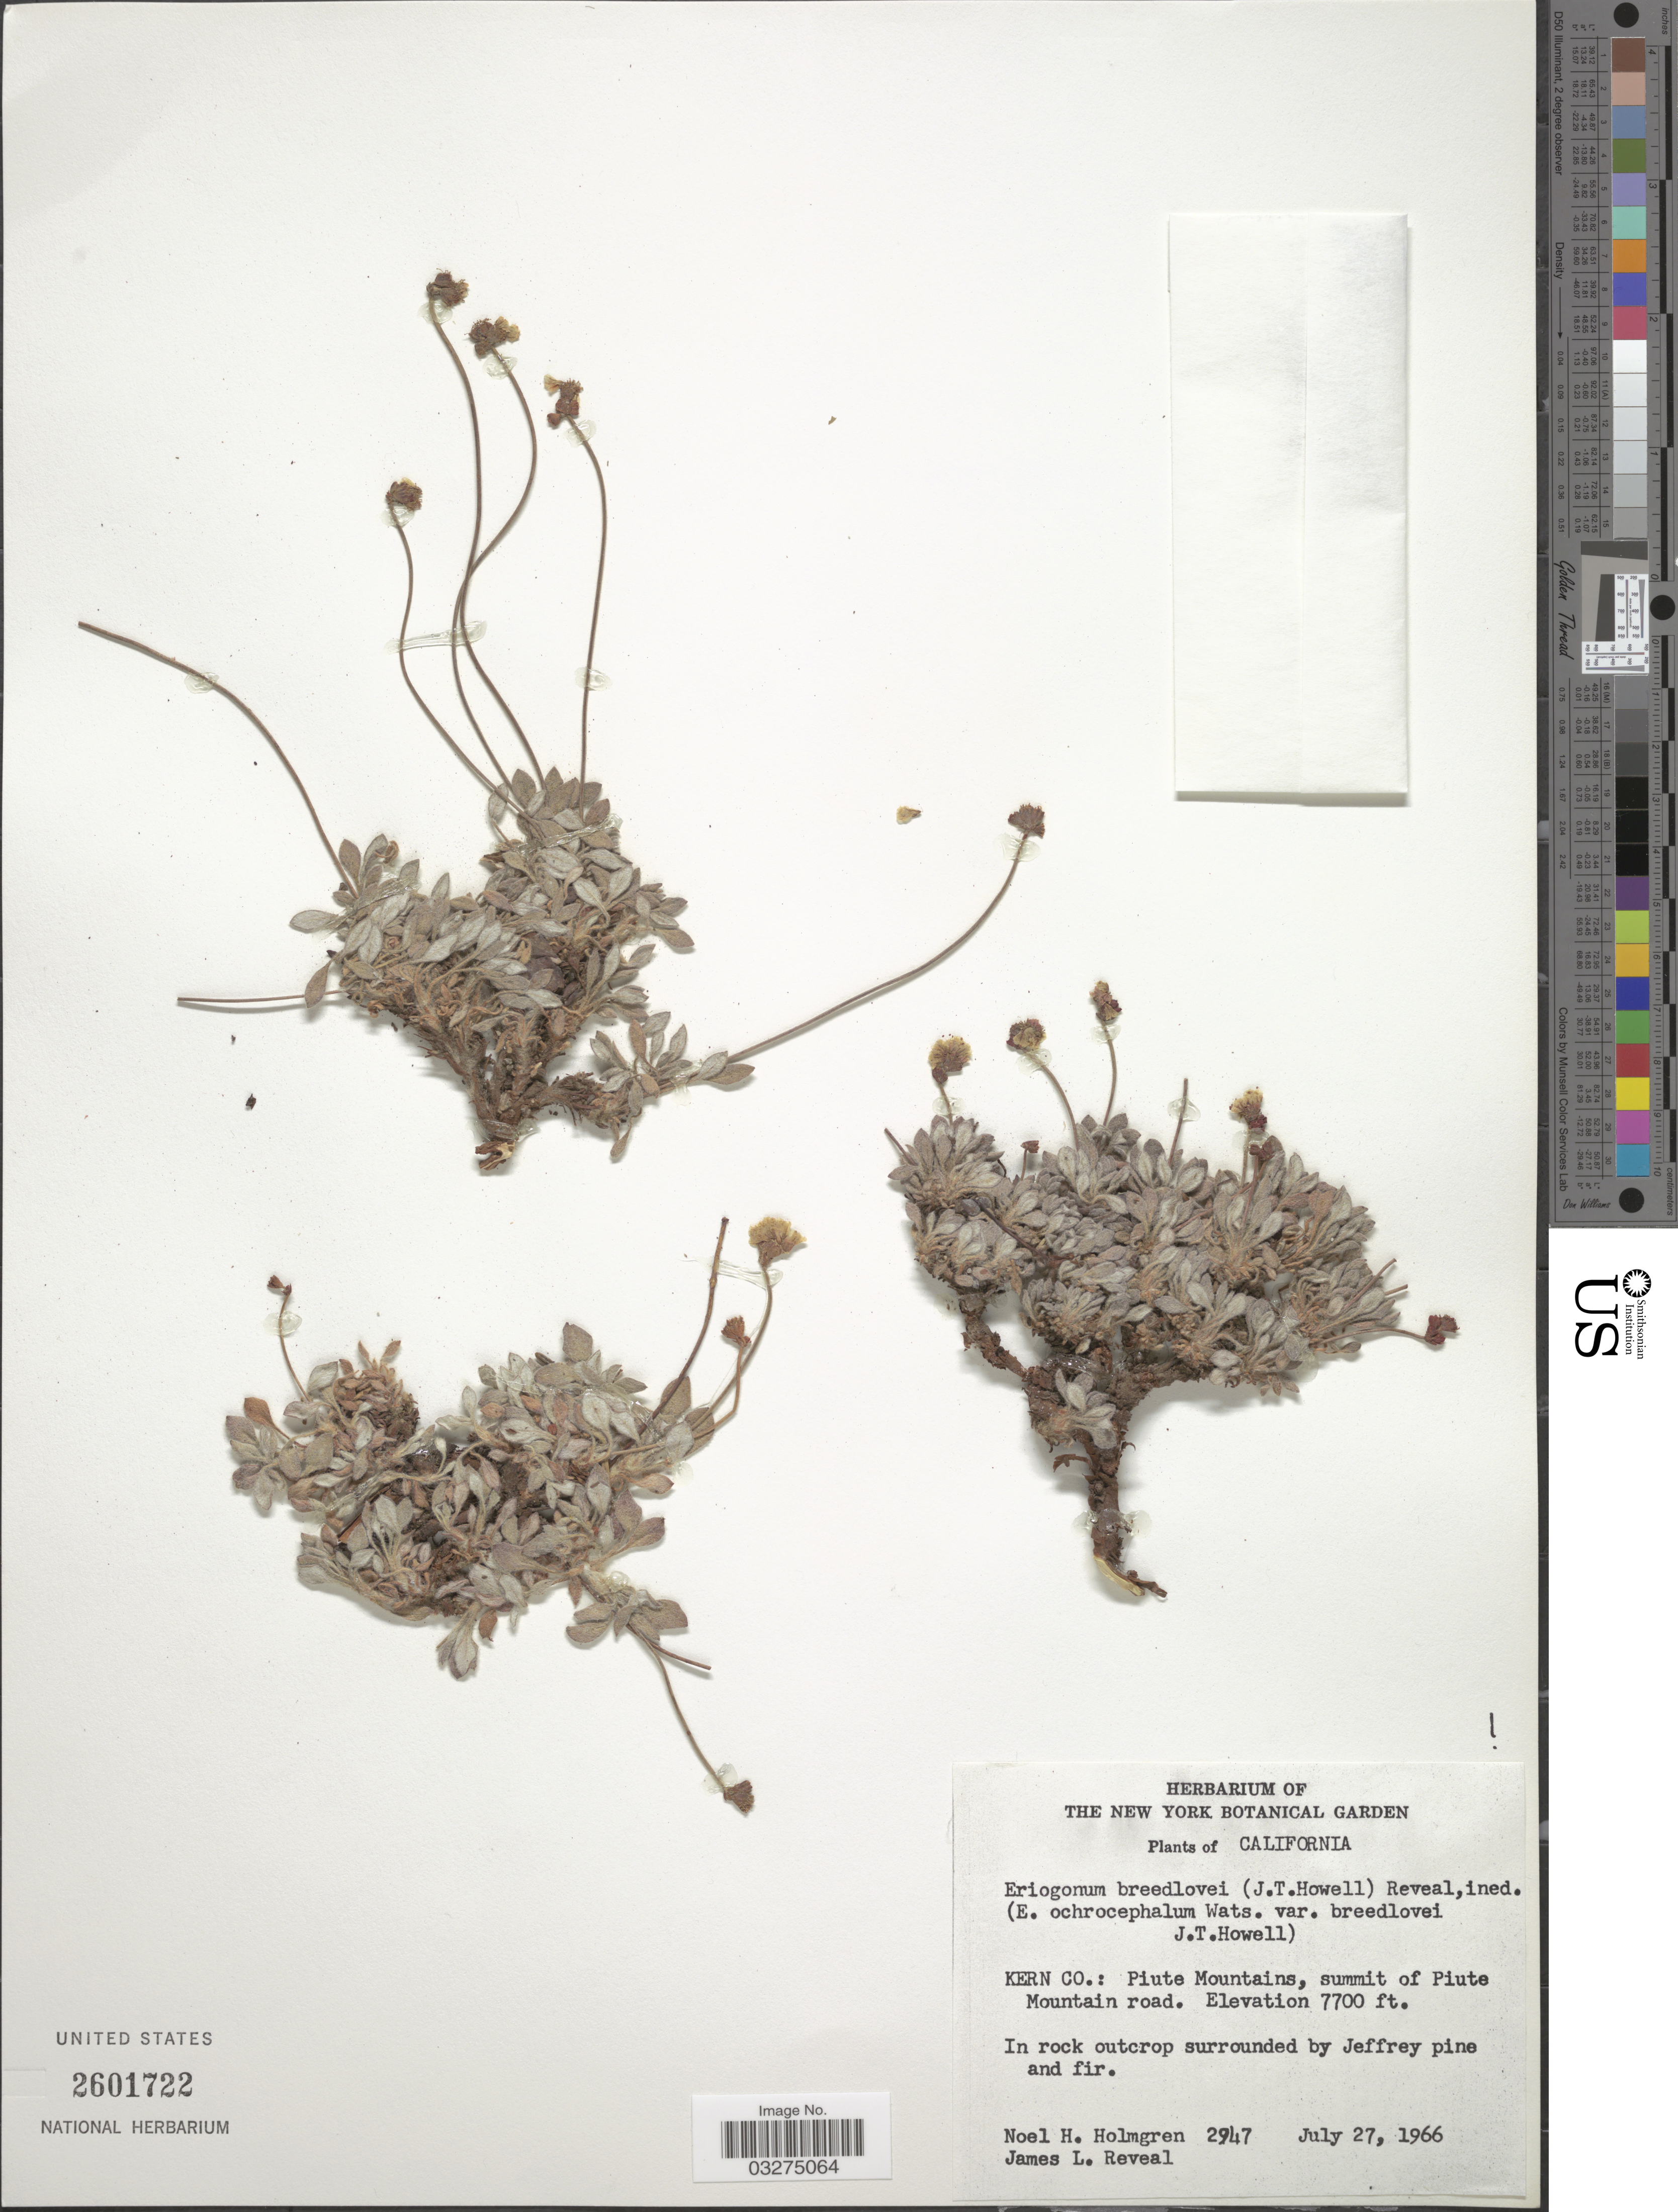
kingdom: Plantae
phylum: Tracheophyta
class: Magnoliopsida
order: Caryophyllales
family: Polygonaceae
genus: Eriogonum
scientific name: Eriogonum breedlovei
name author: (J.T. Howell) Reveal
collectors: N. H. Holmgren & J. L. Reveal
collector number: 2947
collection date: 1966-07-27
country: United States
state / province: California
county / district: Kern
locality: Kern Co.: Piute Mountains, summit of Piute Mountain road.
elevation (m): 2347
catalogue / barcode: US 2601722